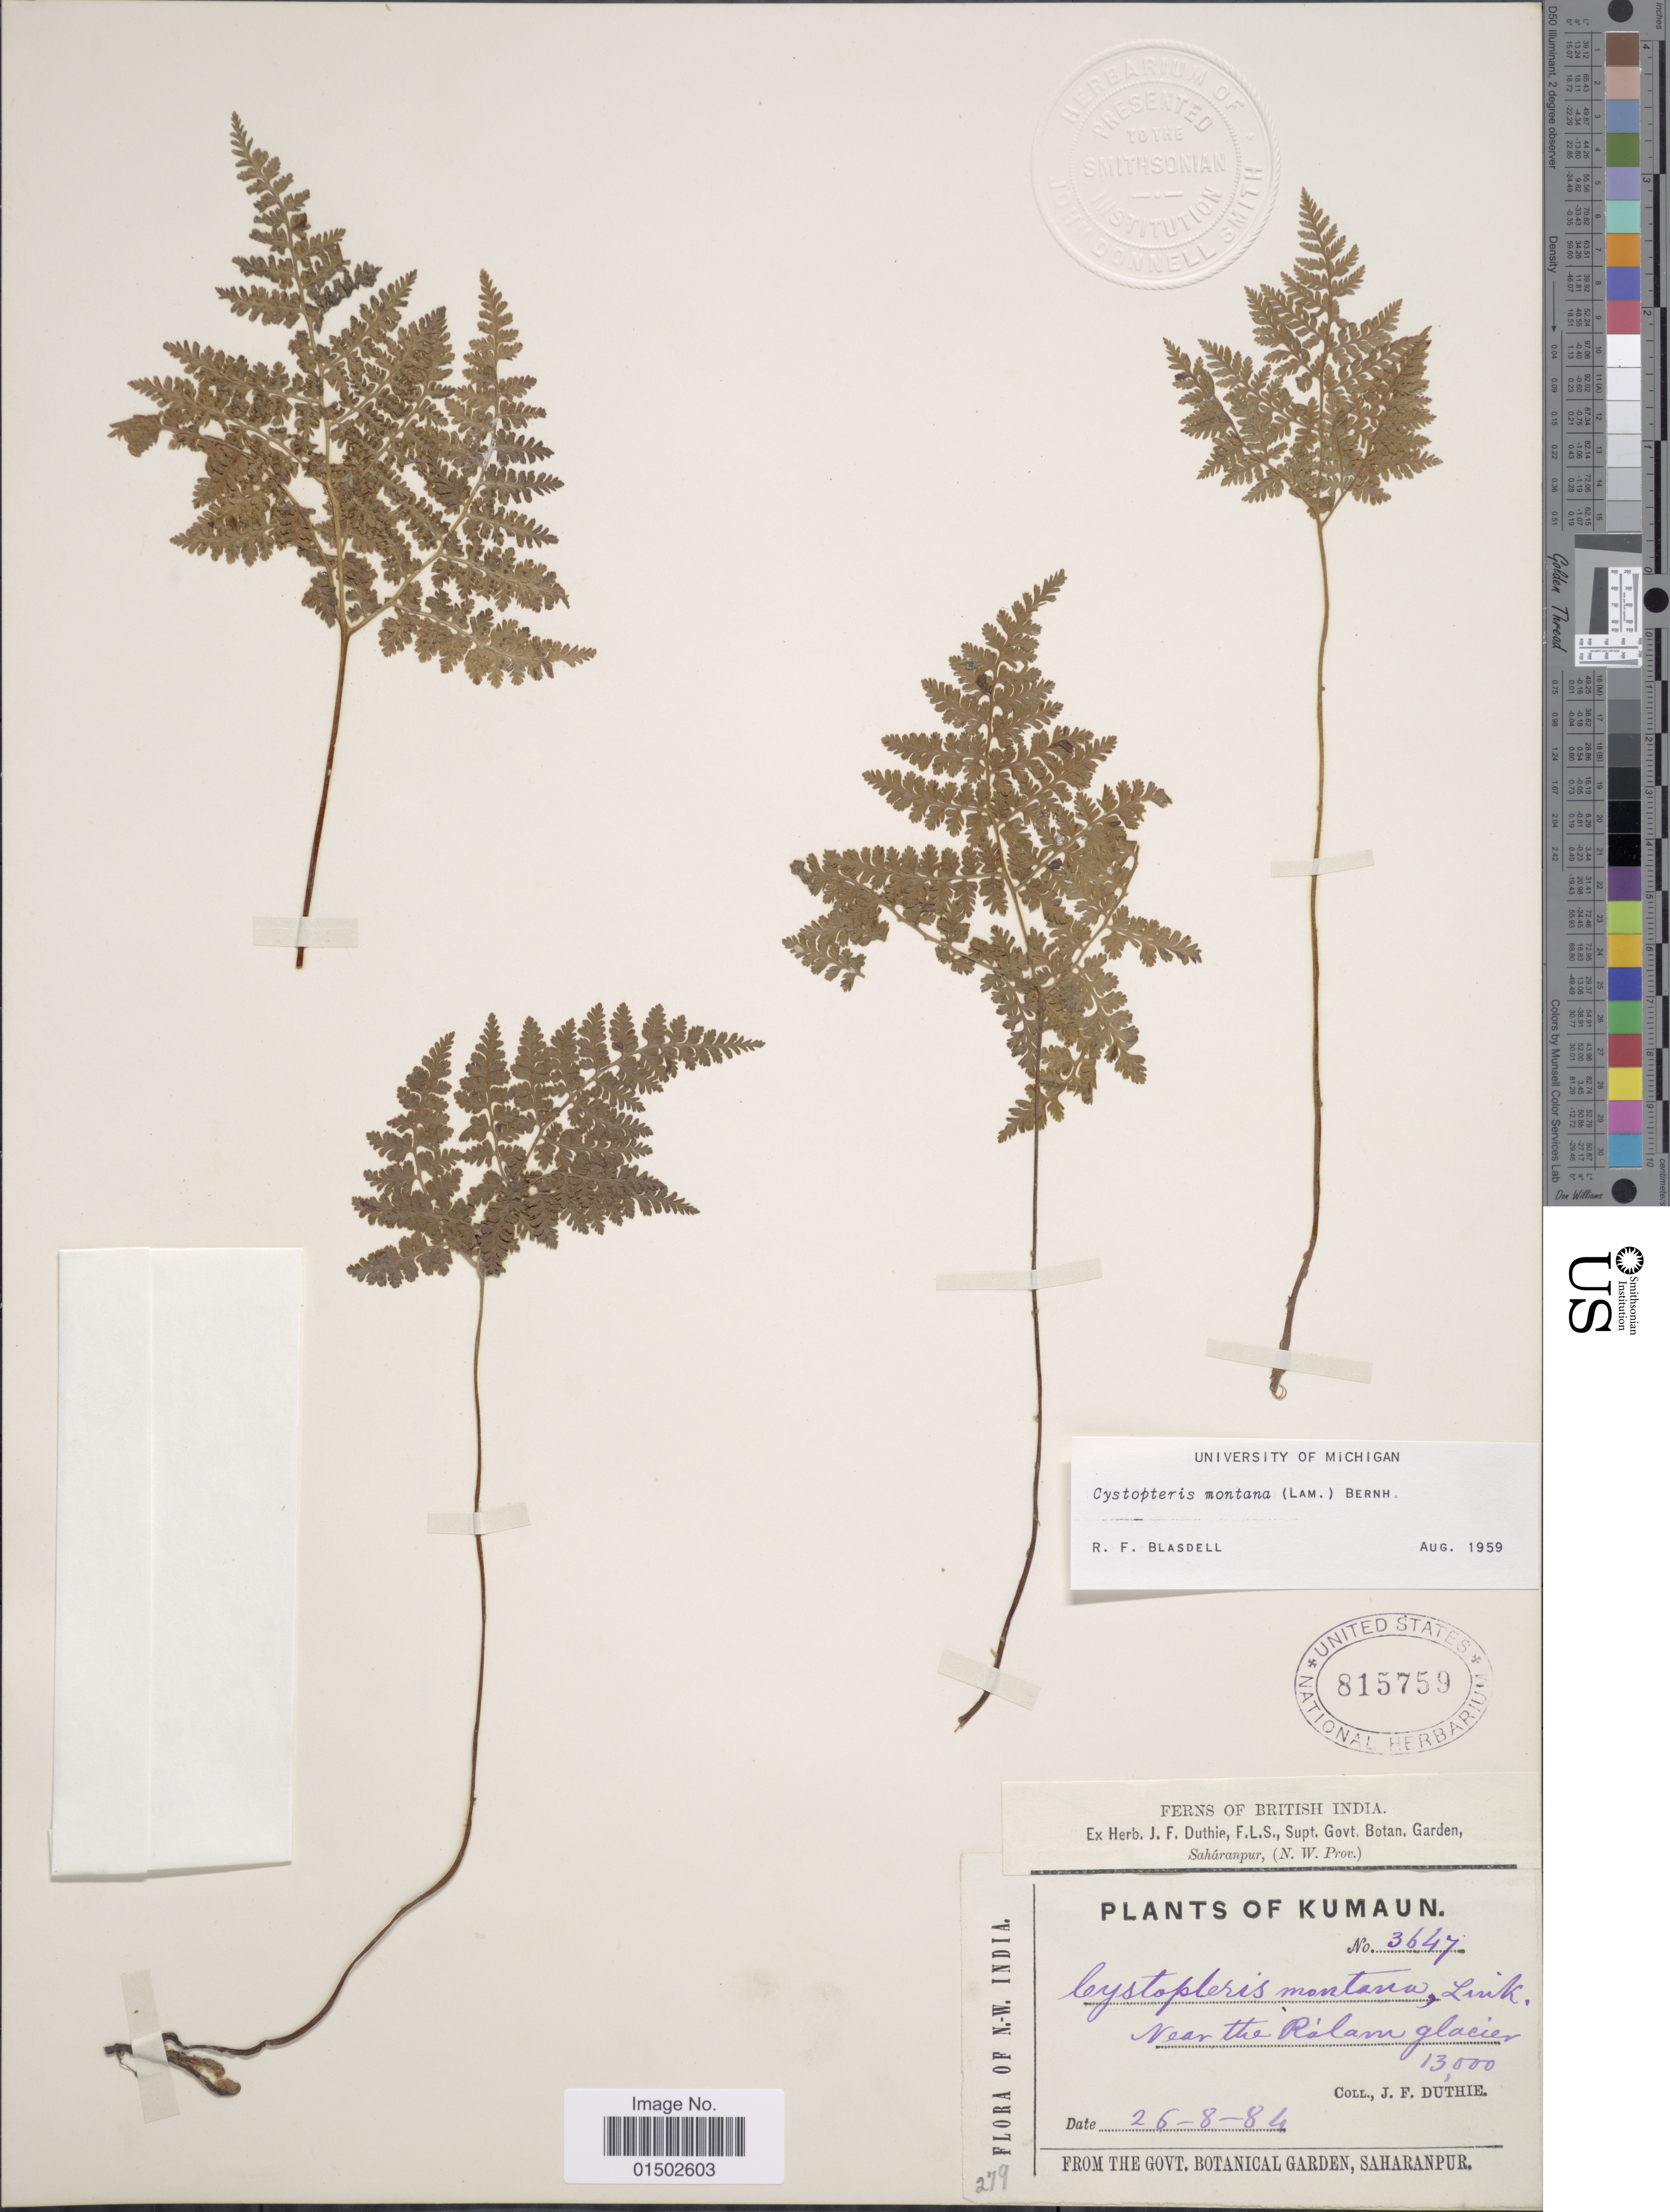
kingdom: Plantae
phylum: Tracheophyta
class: Polypodiopsida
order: Polypodiales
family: Cystopteridaceae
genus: Cystopteris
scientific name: Cystopteris montana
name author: (Lam.) Desv.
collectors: J. F. Duthie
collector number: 3647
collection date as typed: Transcribed d/m/y: 26/8/84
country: India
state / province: Uttarakhand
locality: Kumaun, near the Ralam glacier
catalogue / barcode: US 815759